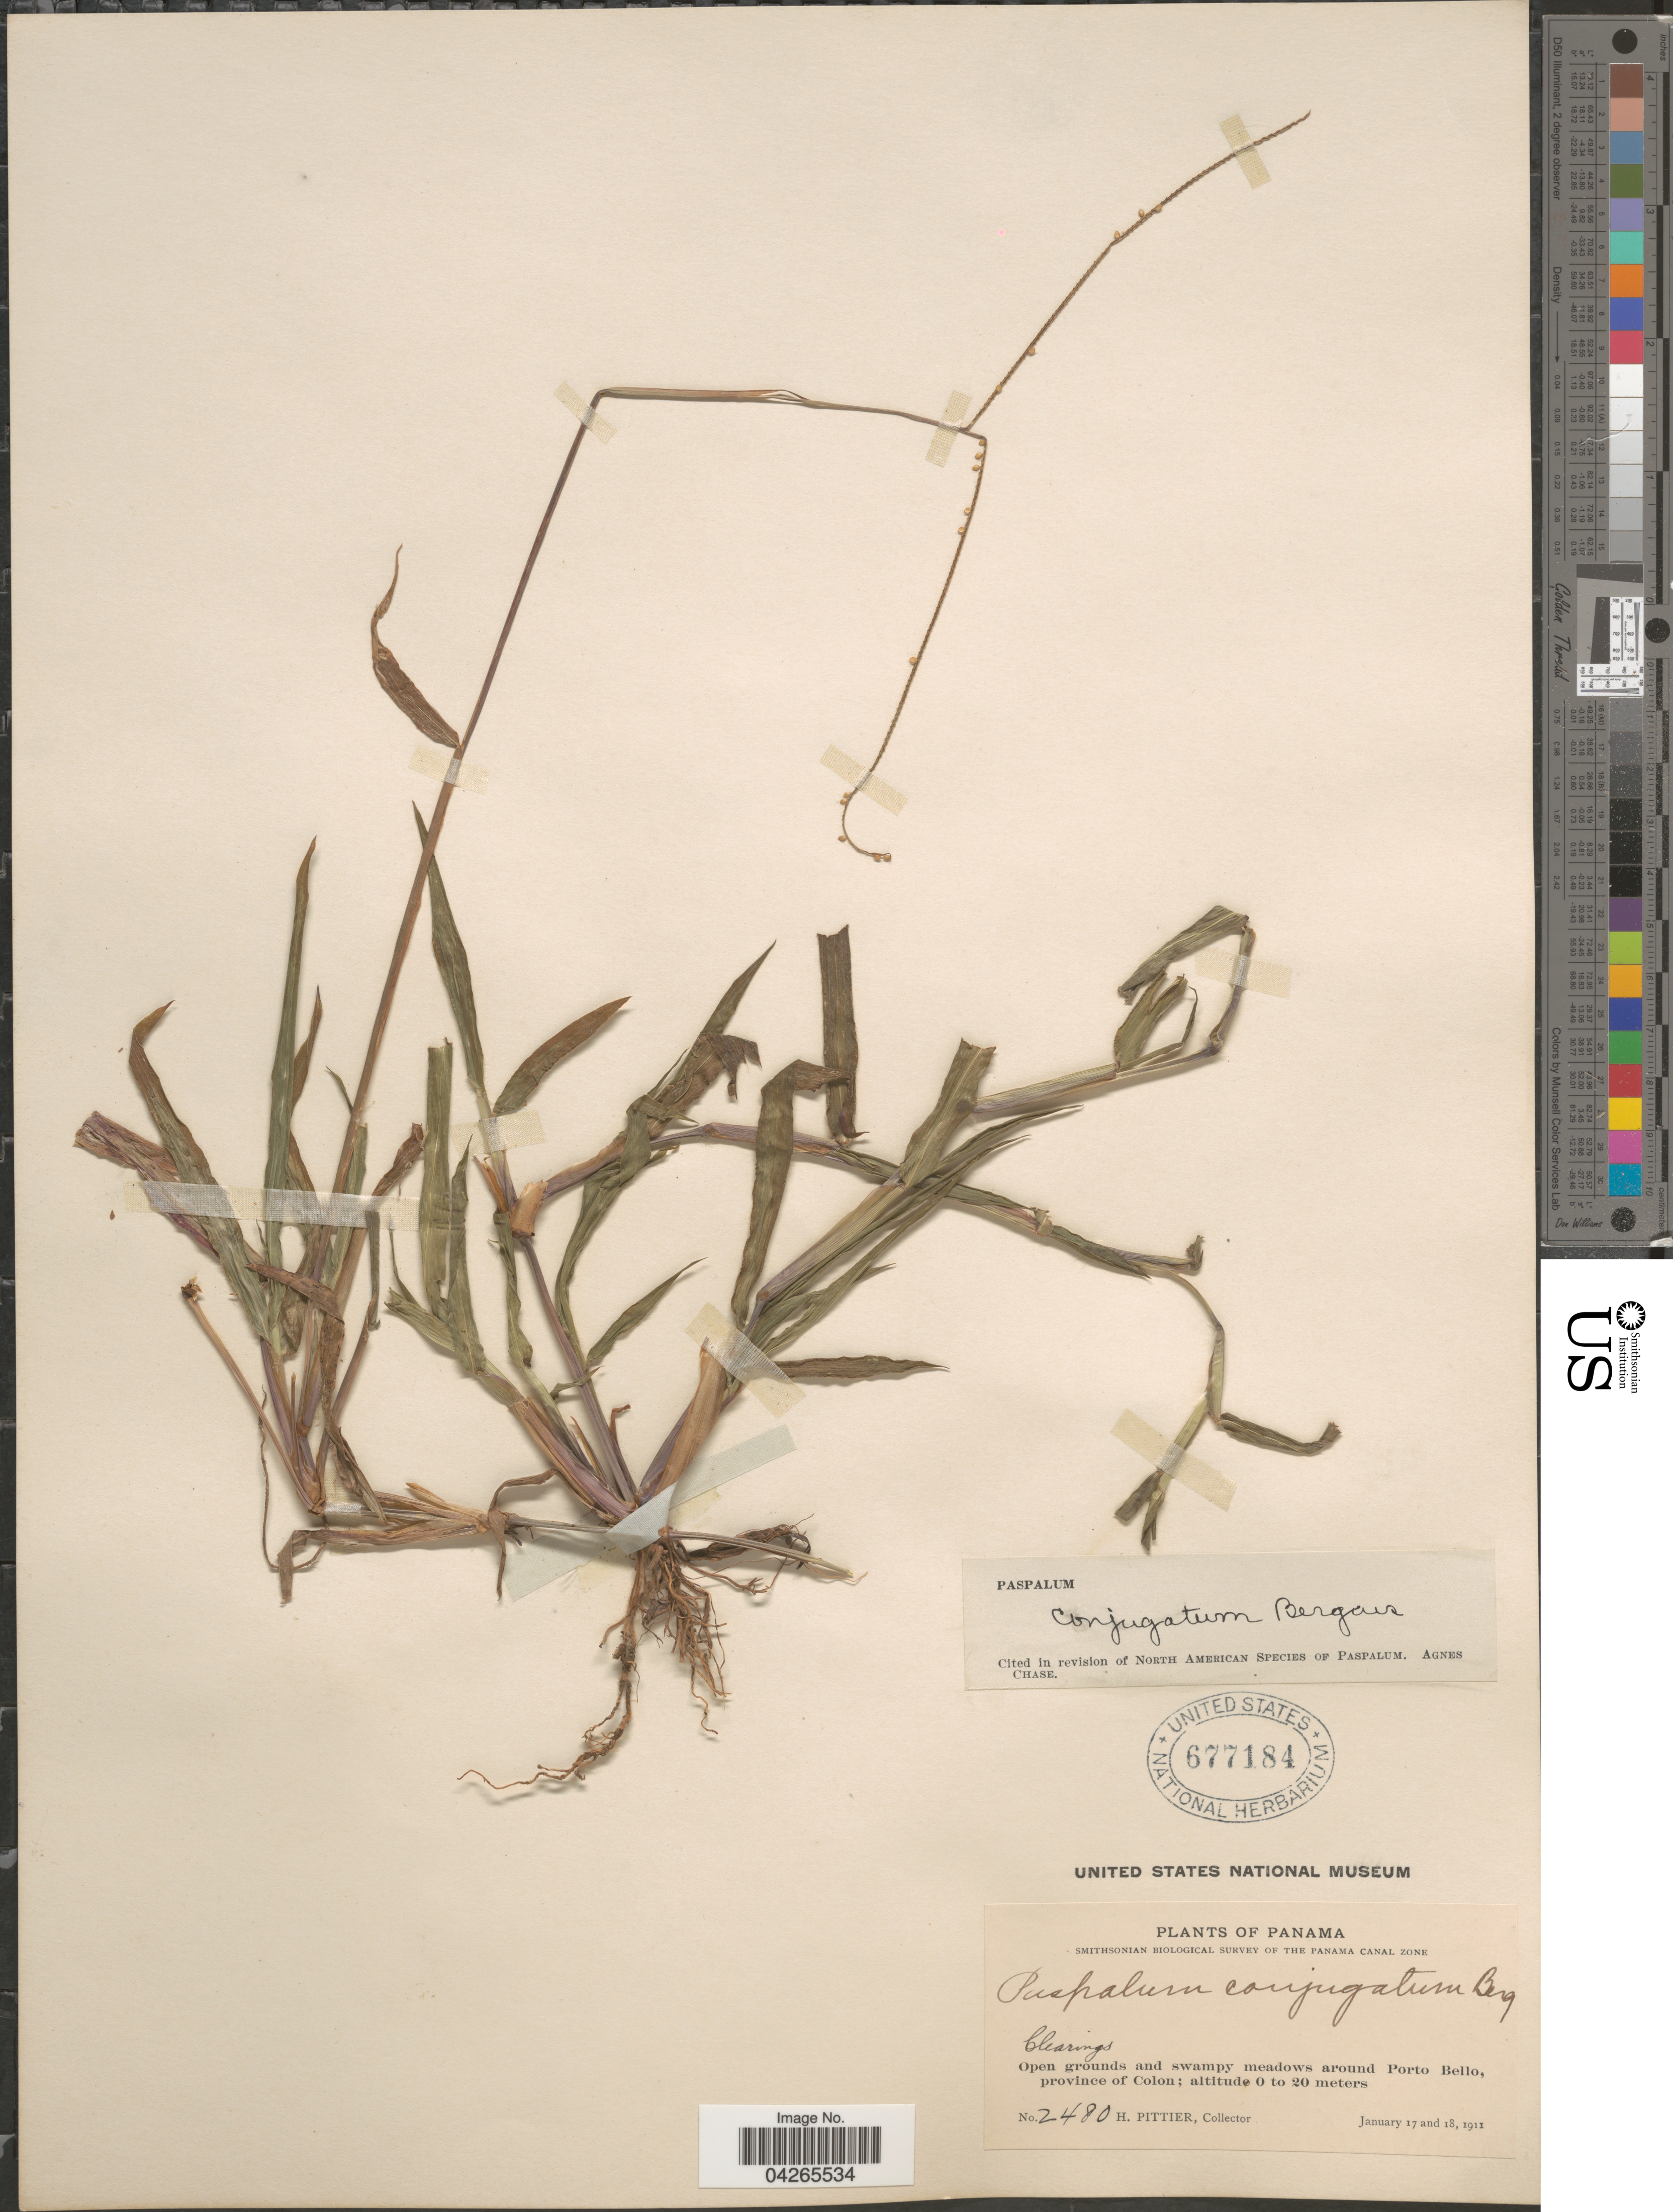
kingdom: Plantae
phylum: Tracheophyta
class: Liliopsida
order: Poales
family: Poaceae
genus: Paspalum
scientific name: Paspalum conjugatum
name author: P.J. Bergius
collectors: H. F. Pittier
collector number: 2480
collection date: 1911-01-17/1911-01-18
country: Panama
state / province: Colón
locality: Smithsonian Biological Survey of the Panama Canal Zone. Open grounds and swampy meadows around Porto Bello.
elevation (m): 0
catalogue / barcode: US 677184